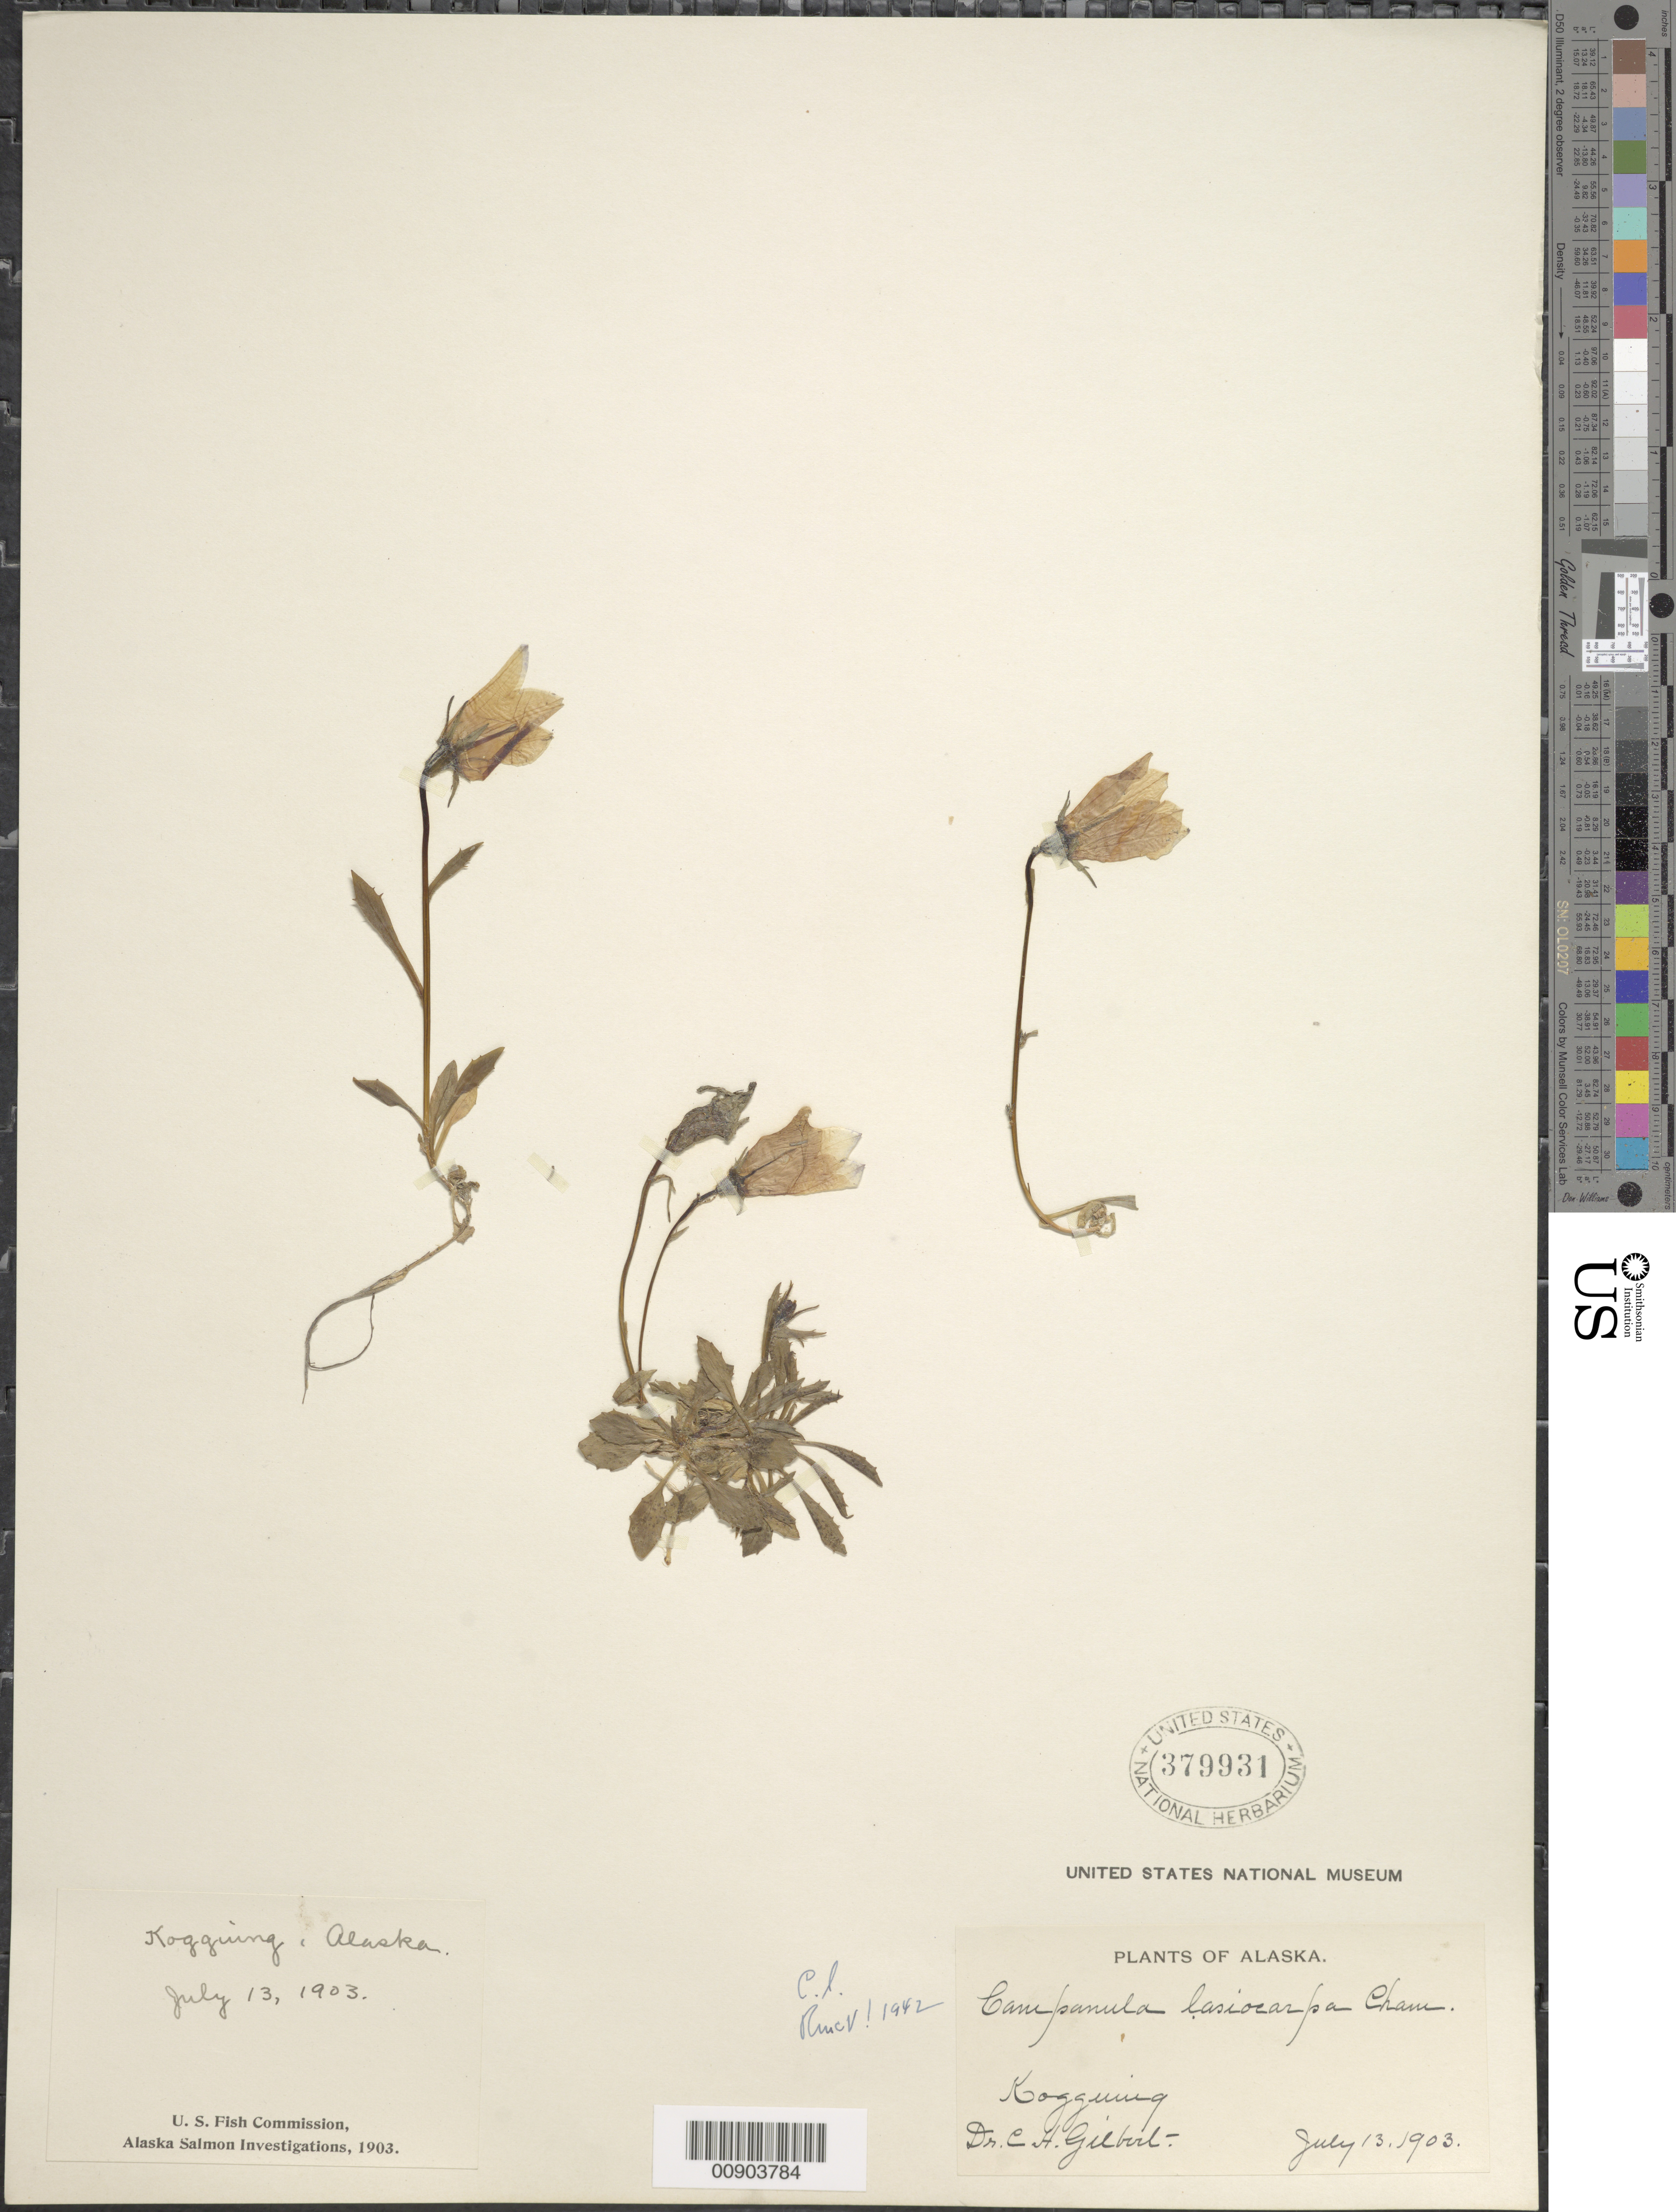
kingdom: Plantae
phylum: Tracheophyta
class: Magnoliopsida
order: Asterales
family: Campanulaceae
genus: Campanula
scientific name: Campanula lasiocarpa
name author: Cham.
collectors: C. Gilbert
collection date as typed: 13 Jul 1903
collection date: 1903-07-13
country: United States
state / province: Alaska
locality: Kogguing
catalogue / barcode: US 379931